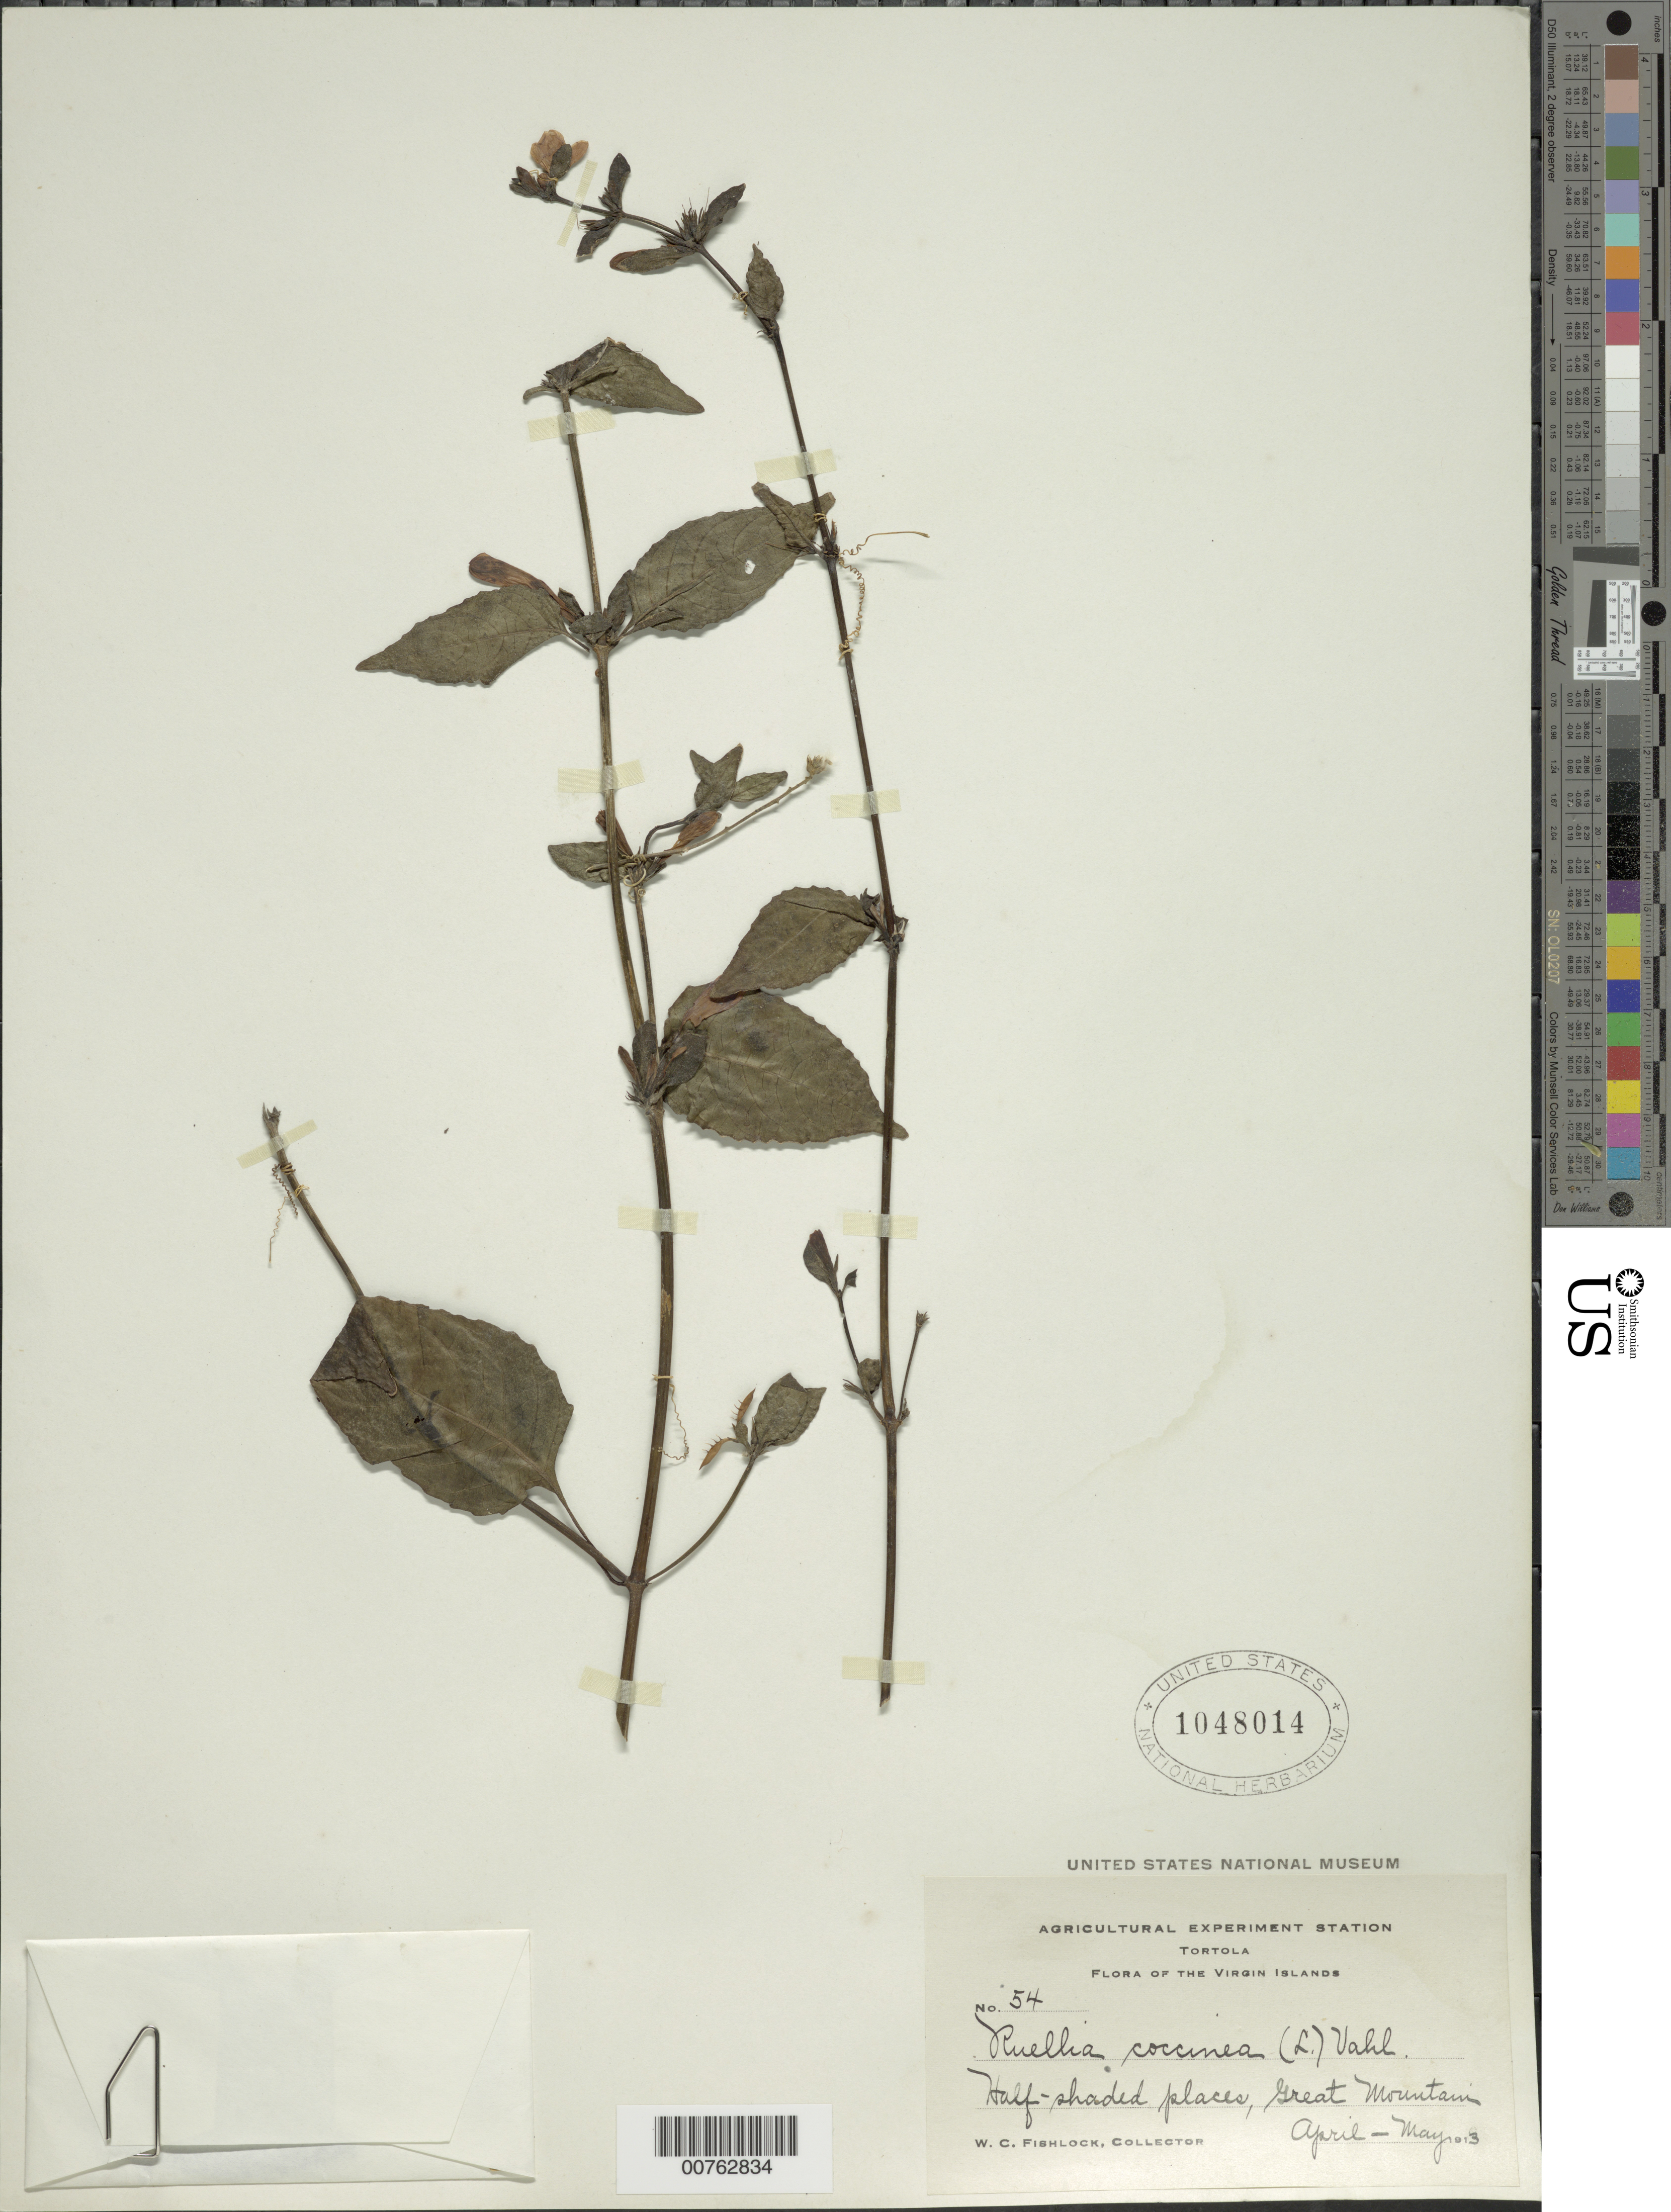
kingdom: Plantae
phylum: Tracheophyta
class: Magnoliopsida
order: Lamiales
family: Acanthaceae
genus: Ruellia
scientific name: Ruellia coccinea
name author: (L.) Vahl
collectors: W. Fishlock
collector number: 54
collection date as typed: Apr 1913 to -- May 1913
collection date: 1913-04/1913-05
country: British Virgin Islands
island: Greater Antilles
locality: Great Mountain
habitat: Half-shaded places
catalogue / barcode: US 1048014